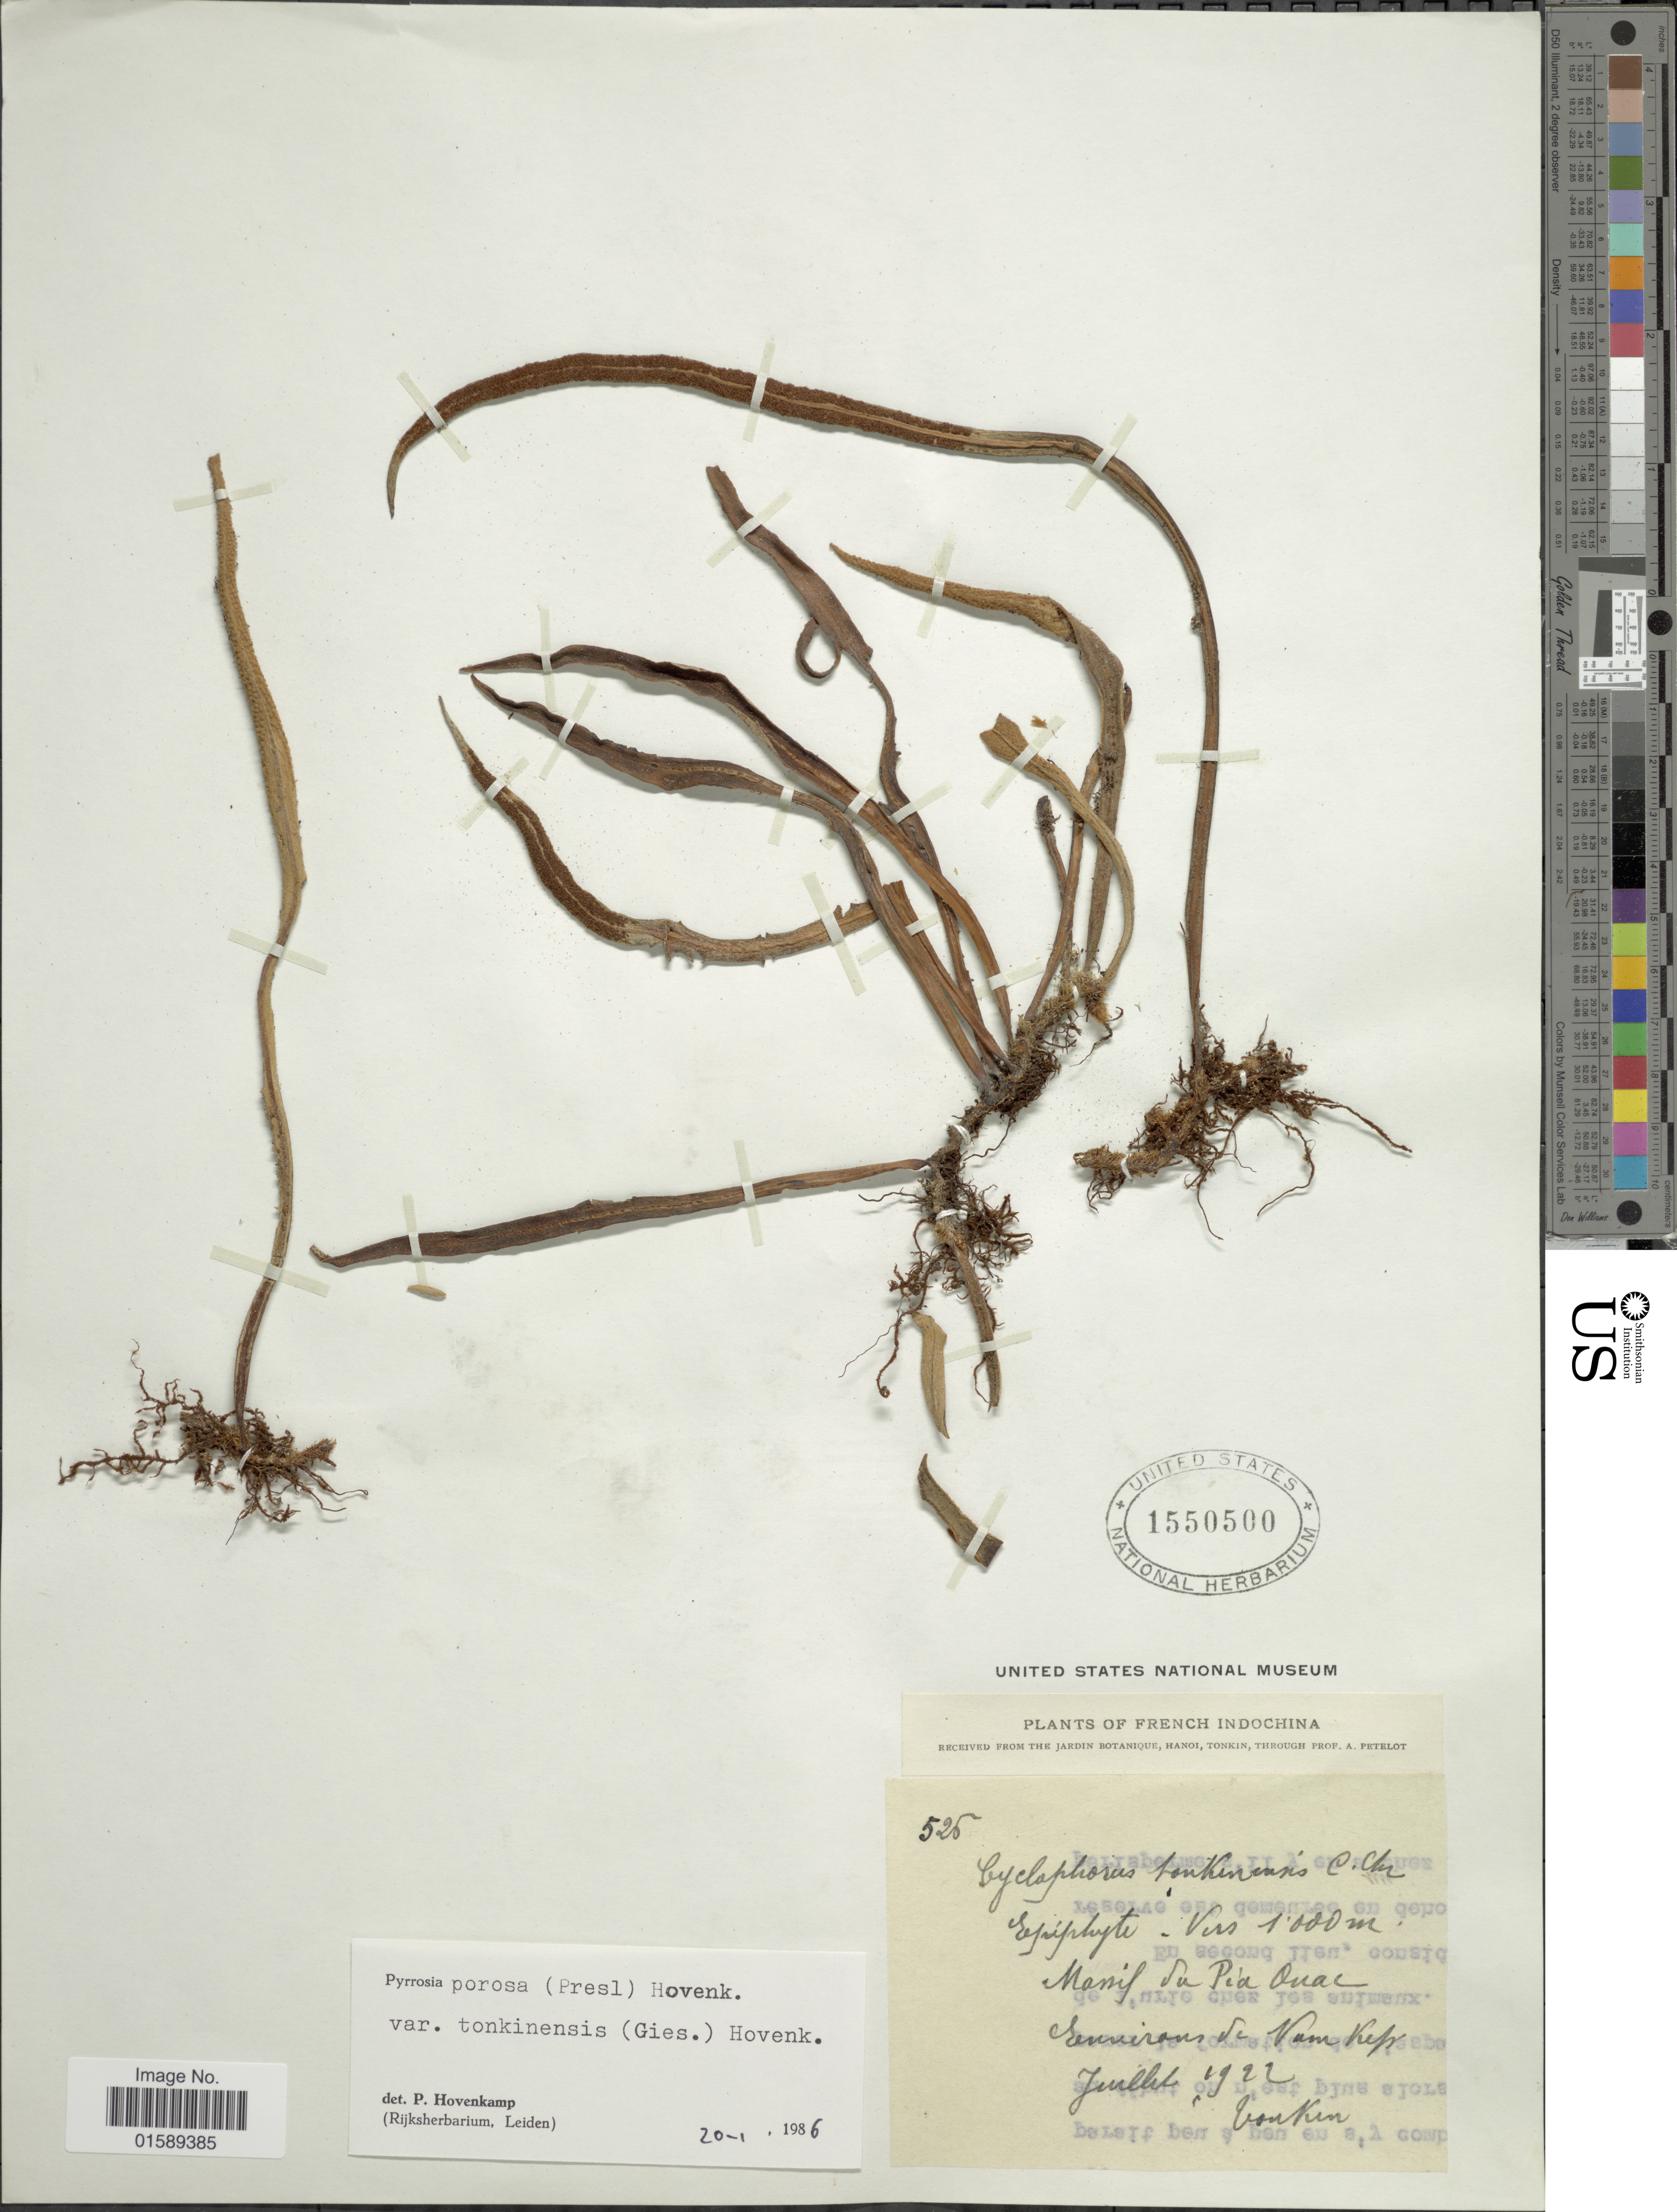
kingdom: Plantae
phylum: Tracheophyta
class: Polypodiopsida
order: Polypodiales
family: Polypodiaceae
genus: Pyrrosia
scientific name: Pyrrosia porosa var. tonkinensis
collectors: A. Petelot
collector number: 525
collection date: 1922-07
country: Vietnam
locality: Tonkin. Manif du Pia Ouac, Environs de Vam Kep, French Indochina. [interpreted]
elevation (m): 1000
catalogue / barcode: US 1550500